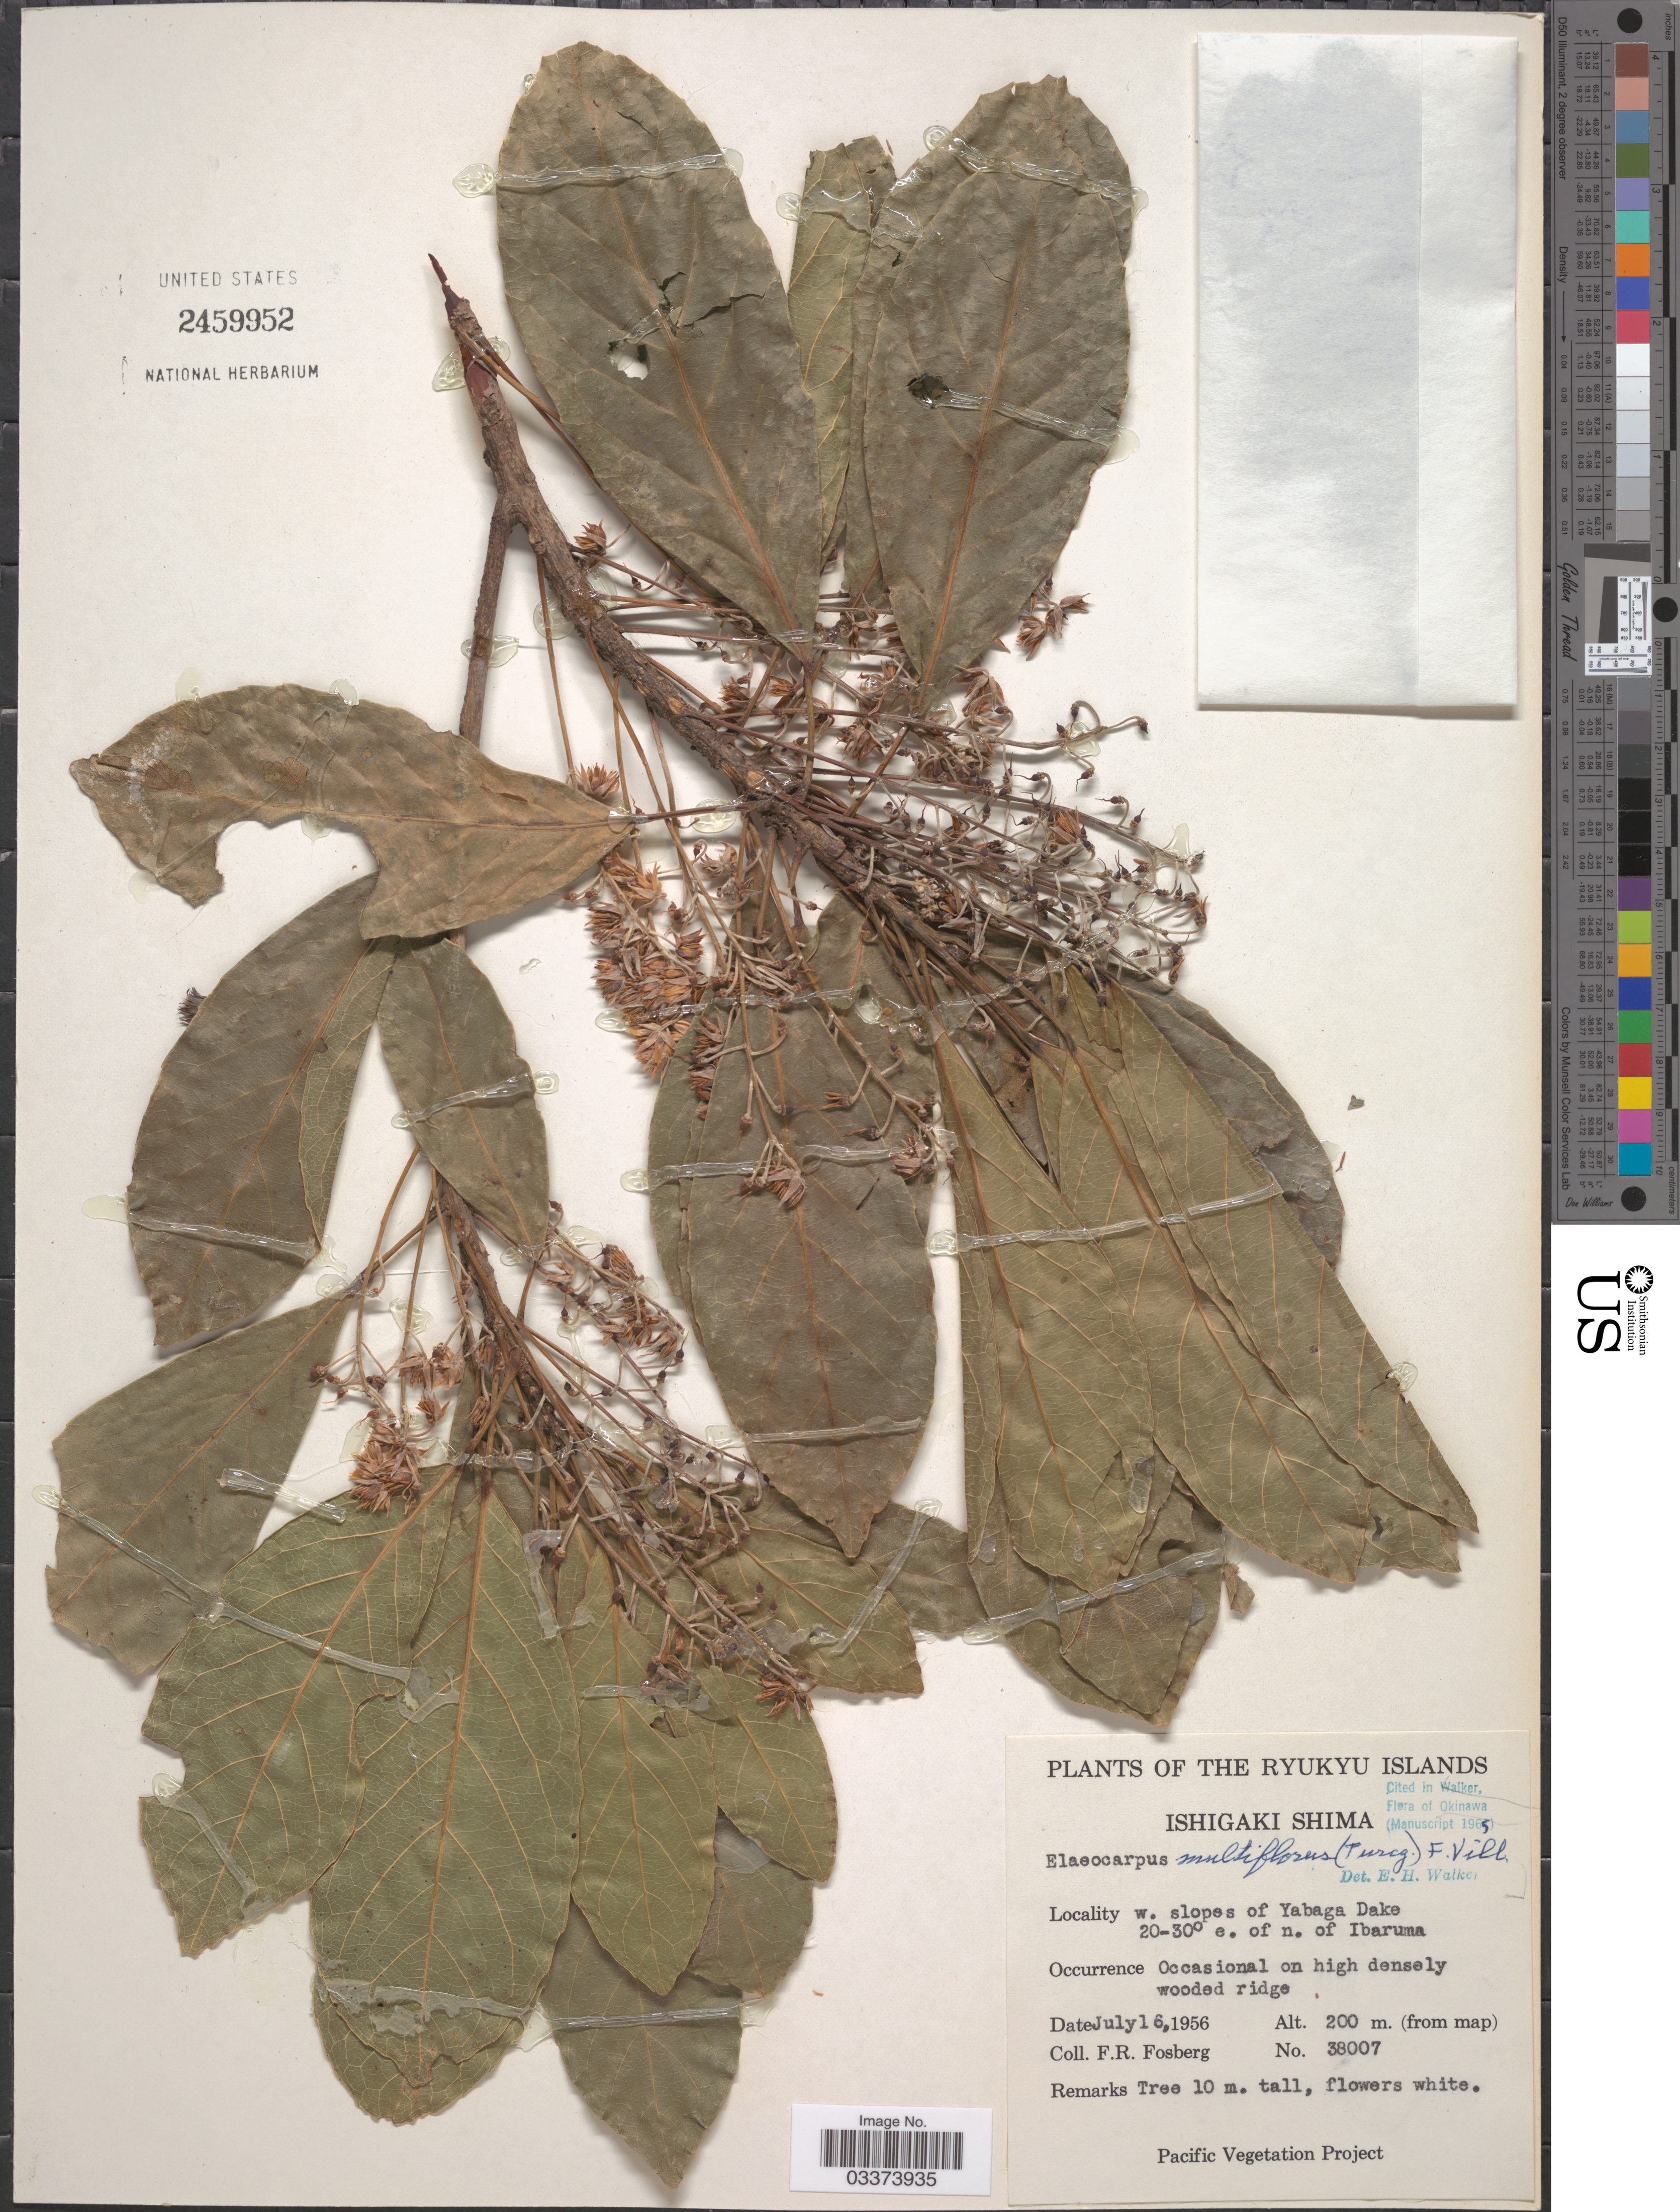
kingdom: Plantae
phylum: Tracheophyta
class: Magnoliopsida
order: Oxalidales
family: Elaeocarpaceae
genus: Elaeocarpus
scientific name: Elaeocarpus multiflorus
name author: (Turcz.) Fern.-Vill.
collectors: F. R. Fosberg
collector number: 38007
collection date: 1956-07-16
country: Japan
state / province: Okinawa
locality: The Ryukyu Islands. Ishigaki Shima. W. slopes of Yabaga Dake 20-30º e. of n. of Ibaruma.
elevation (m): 200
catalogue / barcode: US 2459952